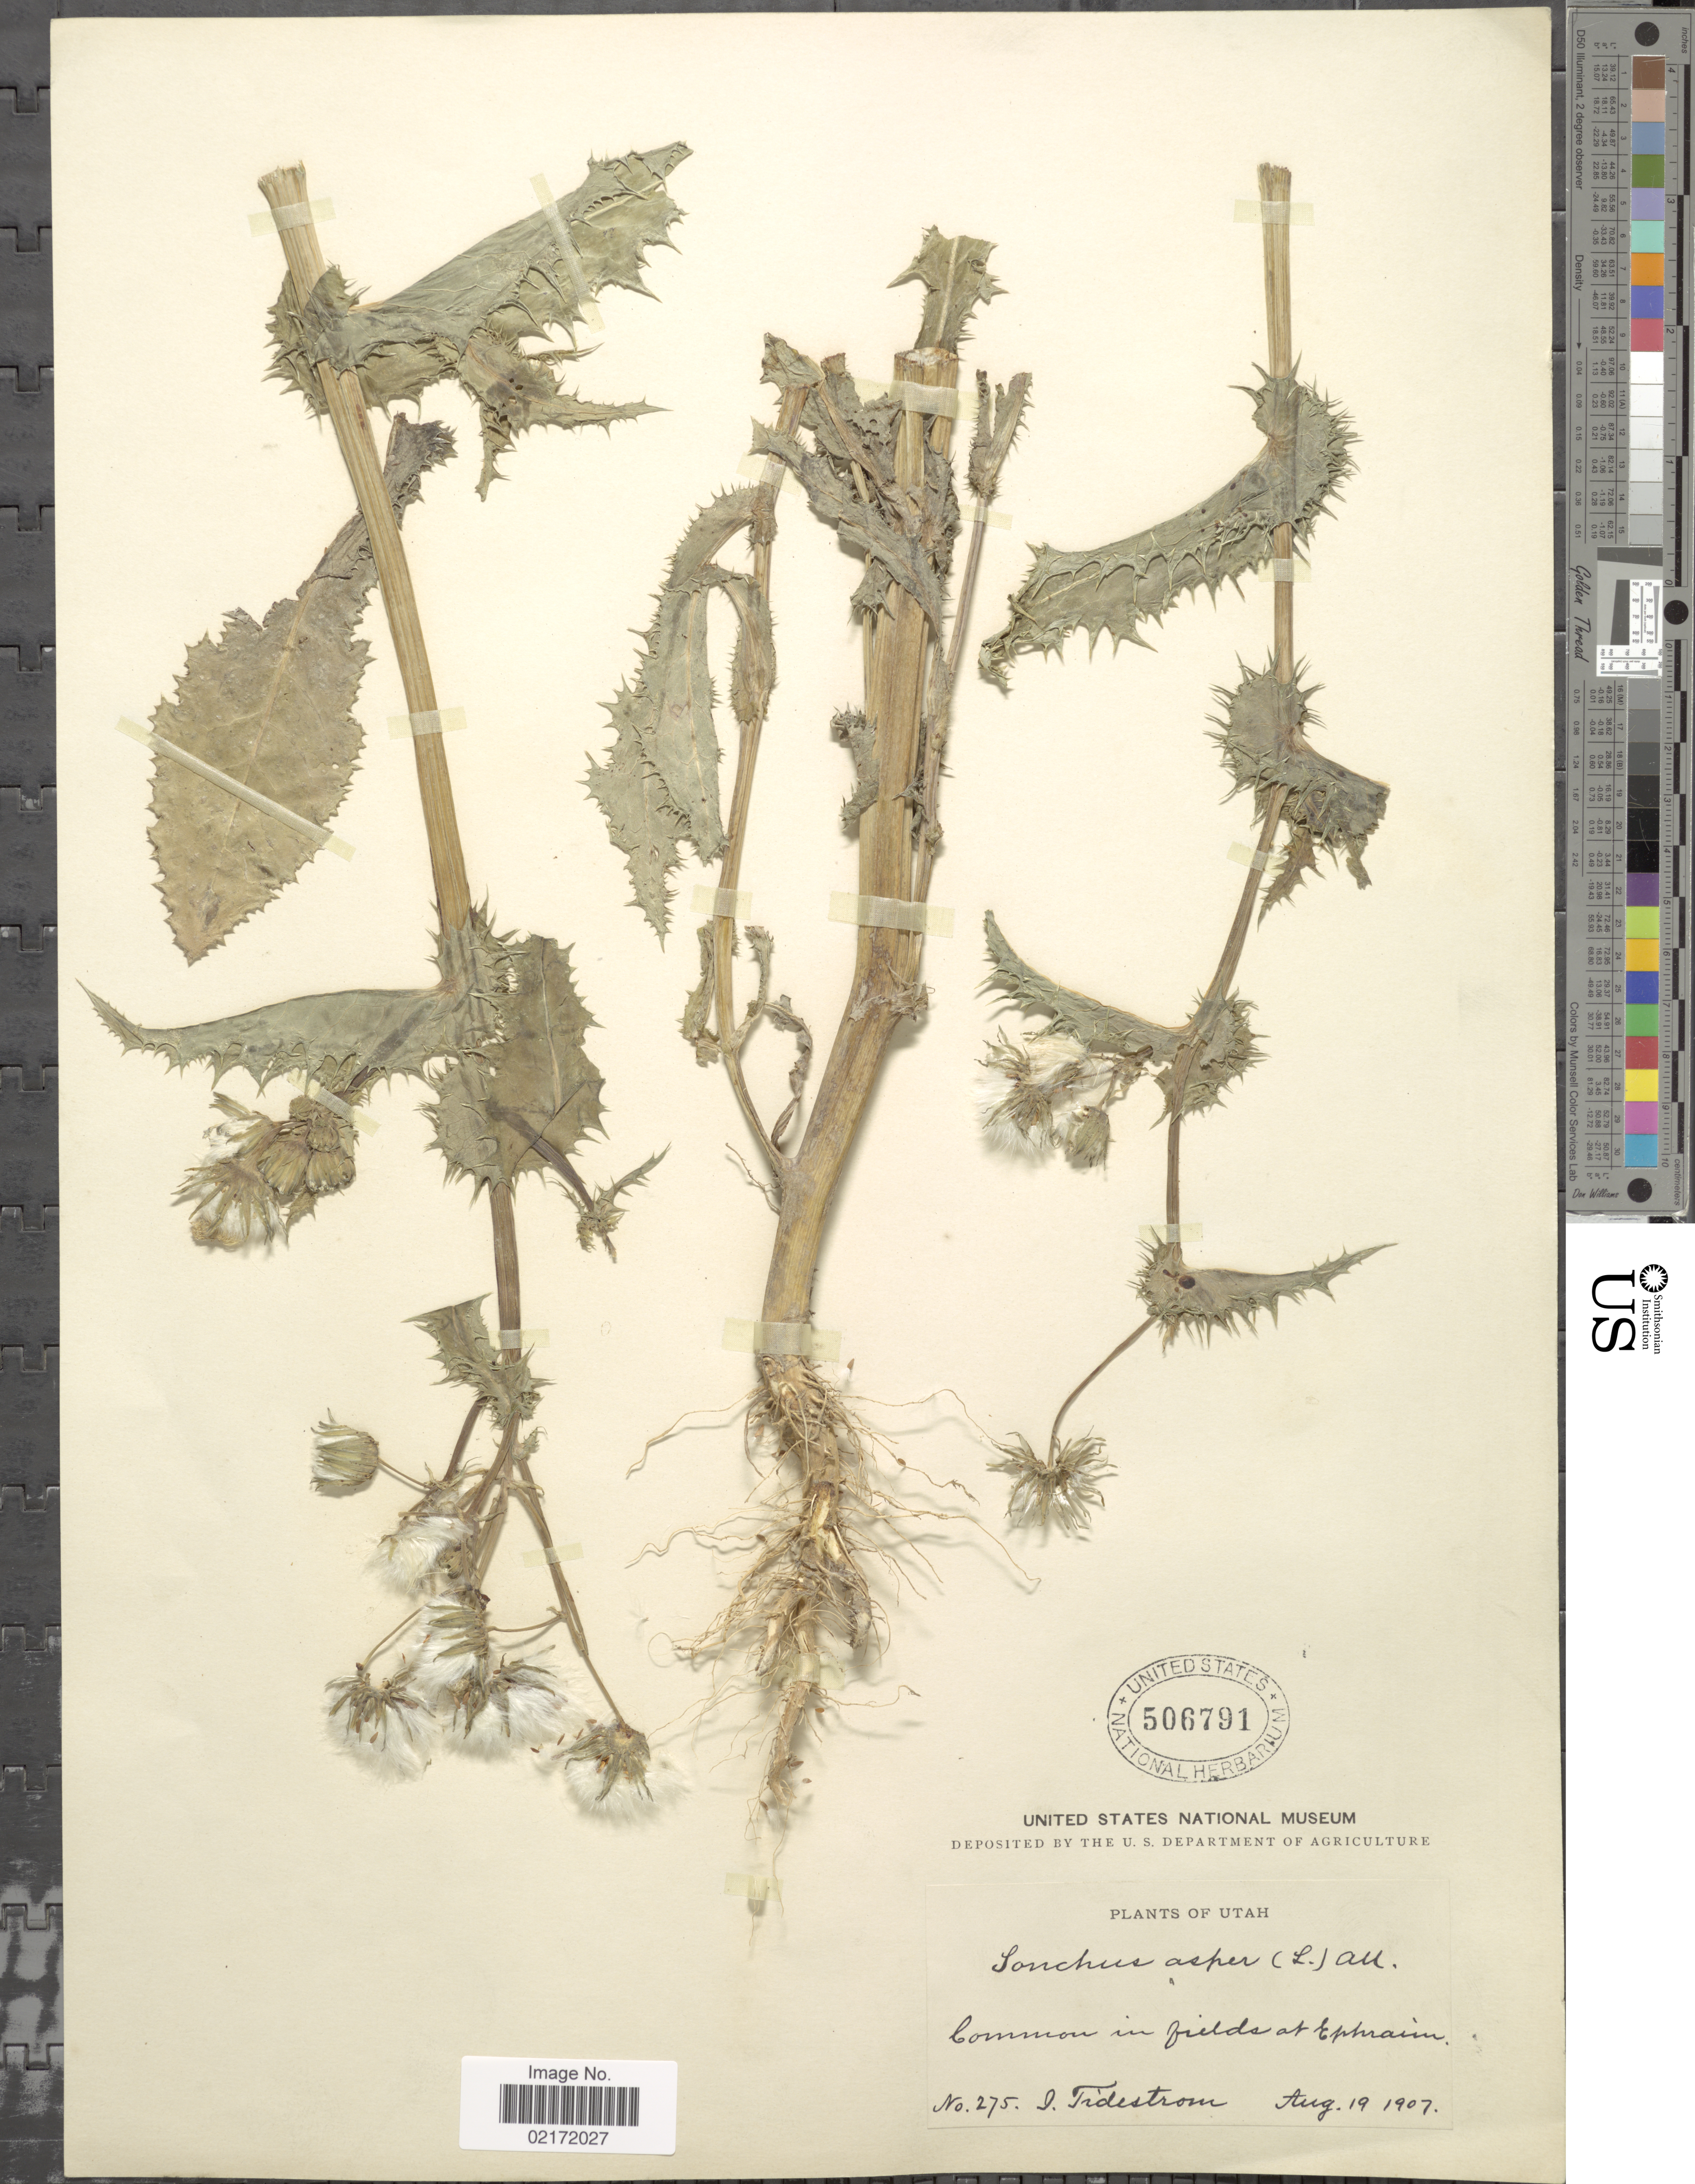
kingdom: Plantae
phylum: Tracheophyta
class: Magnoliopsida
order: Asterales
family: Asteraceae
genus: Sonchus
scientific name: Sonchus asper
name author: (L.) Hill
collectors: I. F. Tidestrom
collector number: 275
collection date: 1907-08-19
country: United States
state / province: Utah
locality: Common in fields at Ephraim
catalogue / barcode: US 506791